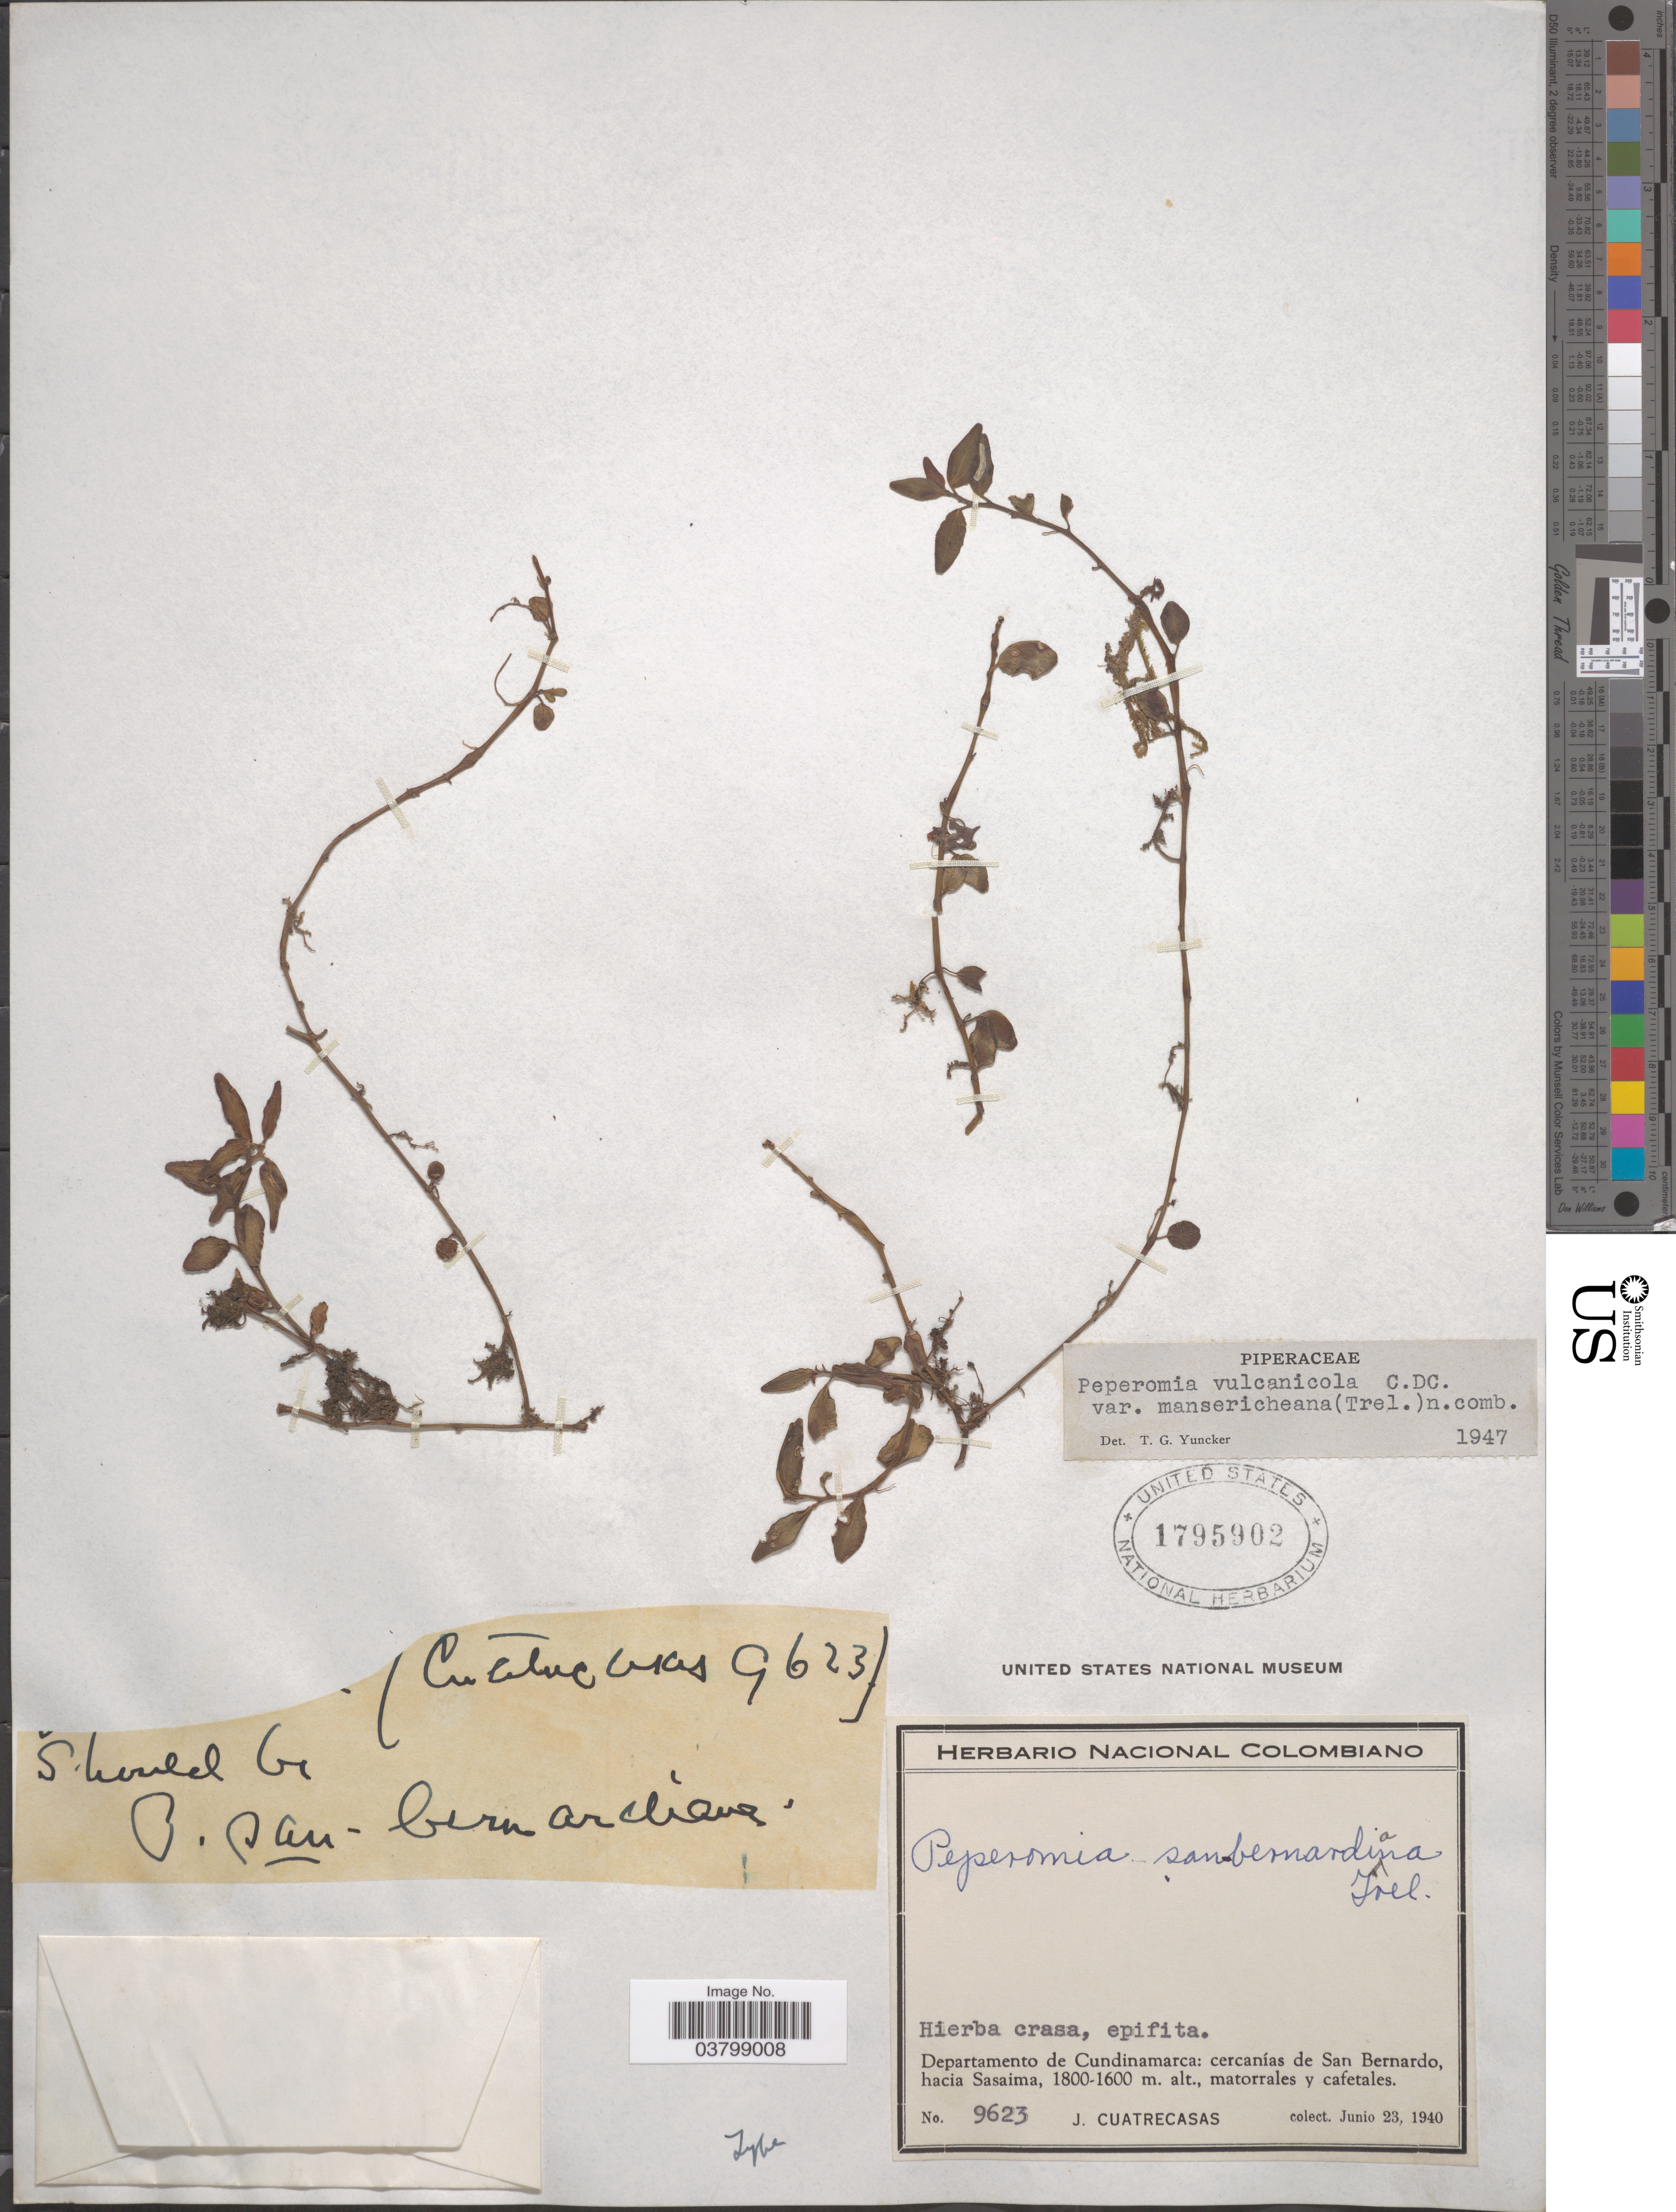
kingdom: Plantae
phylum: Tracheophyta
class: Magnoliopsida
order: Piperales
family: Piperaceae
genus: Peperomia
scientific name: Peperomia vulcanicola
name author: C. DC.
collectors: J. Cuatrecasas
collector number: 9623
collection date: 1940-06-23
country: Colombia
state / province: Cundinamarca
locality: Departamento de Cundinamarca: cercanías de San Bernardo, hacia Sasaima.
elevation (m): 1600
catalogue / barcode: US 1795902